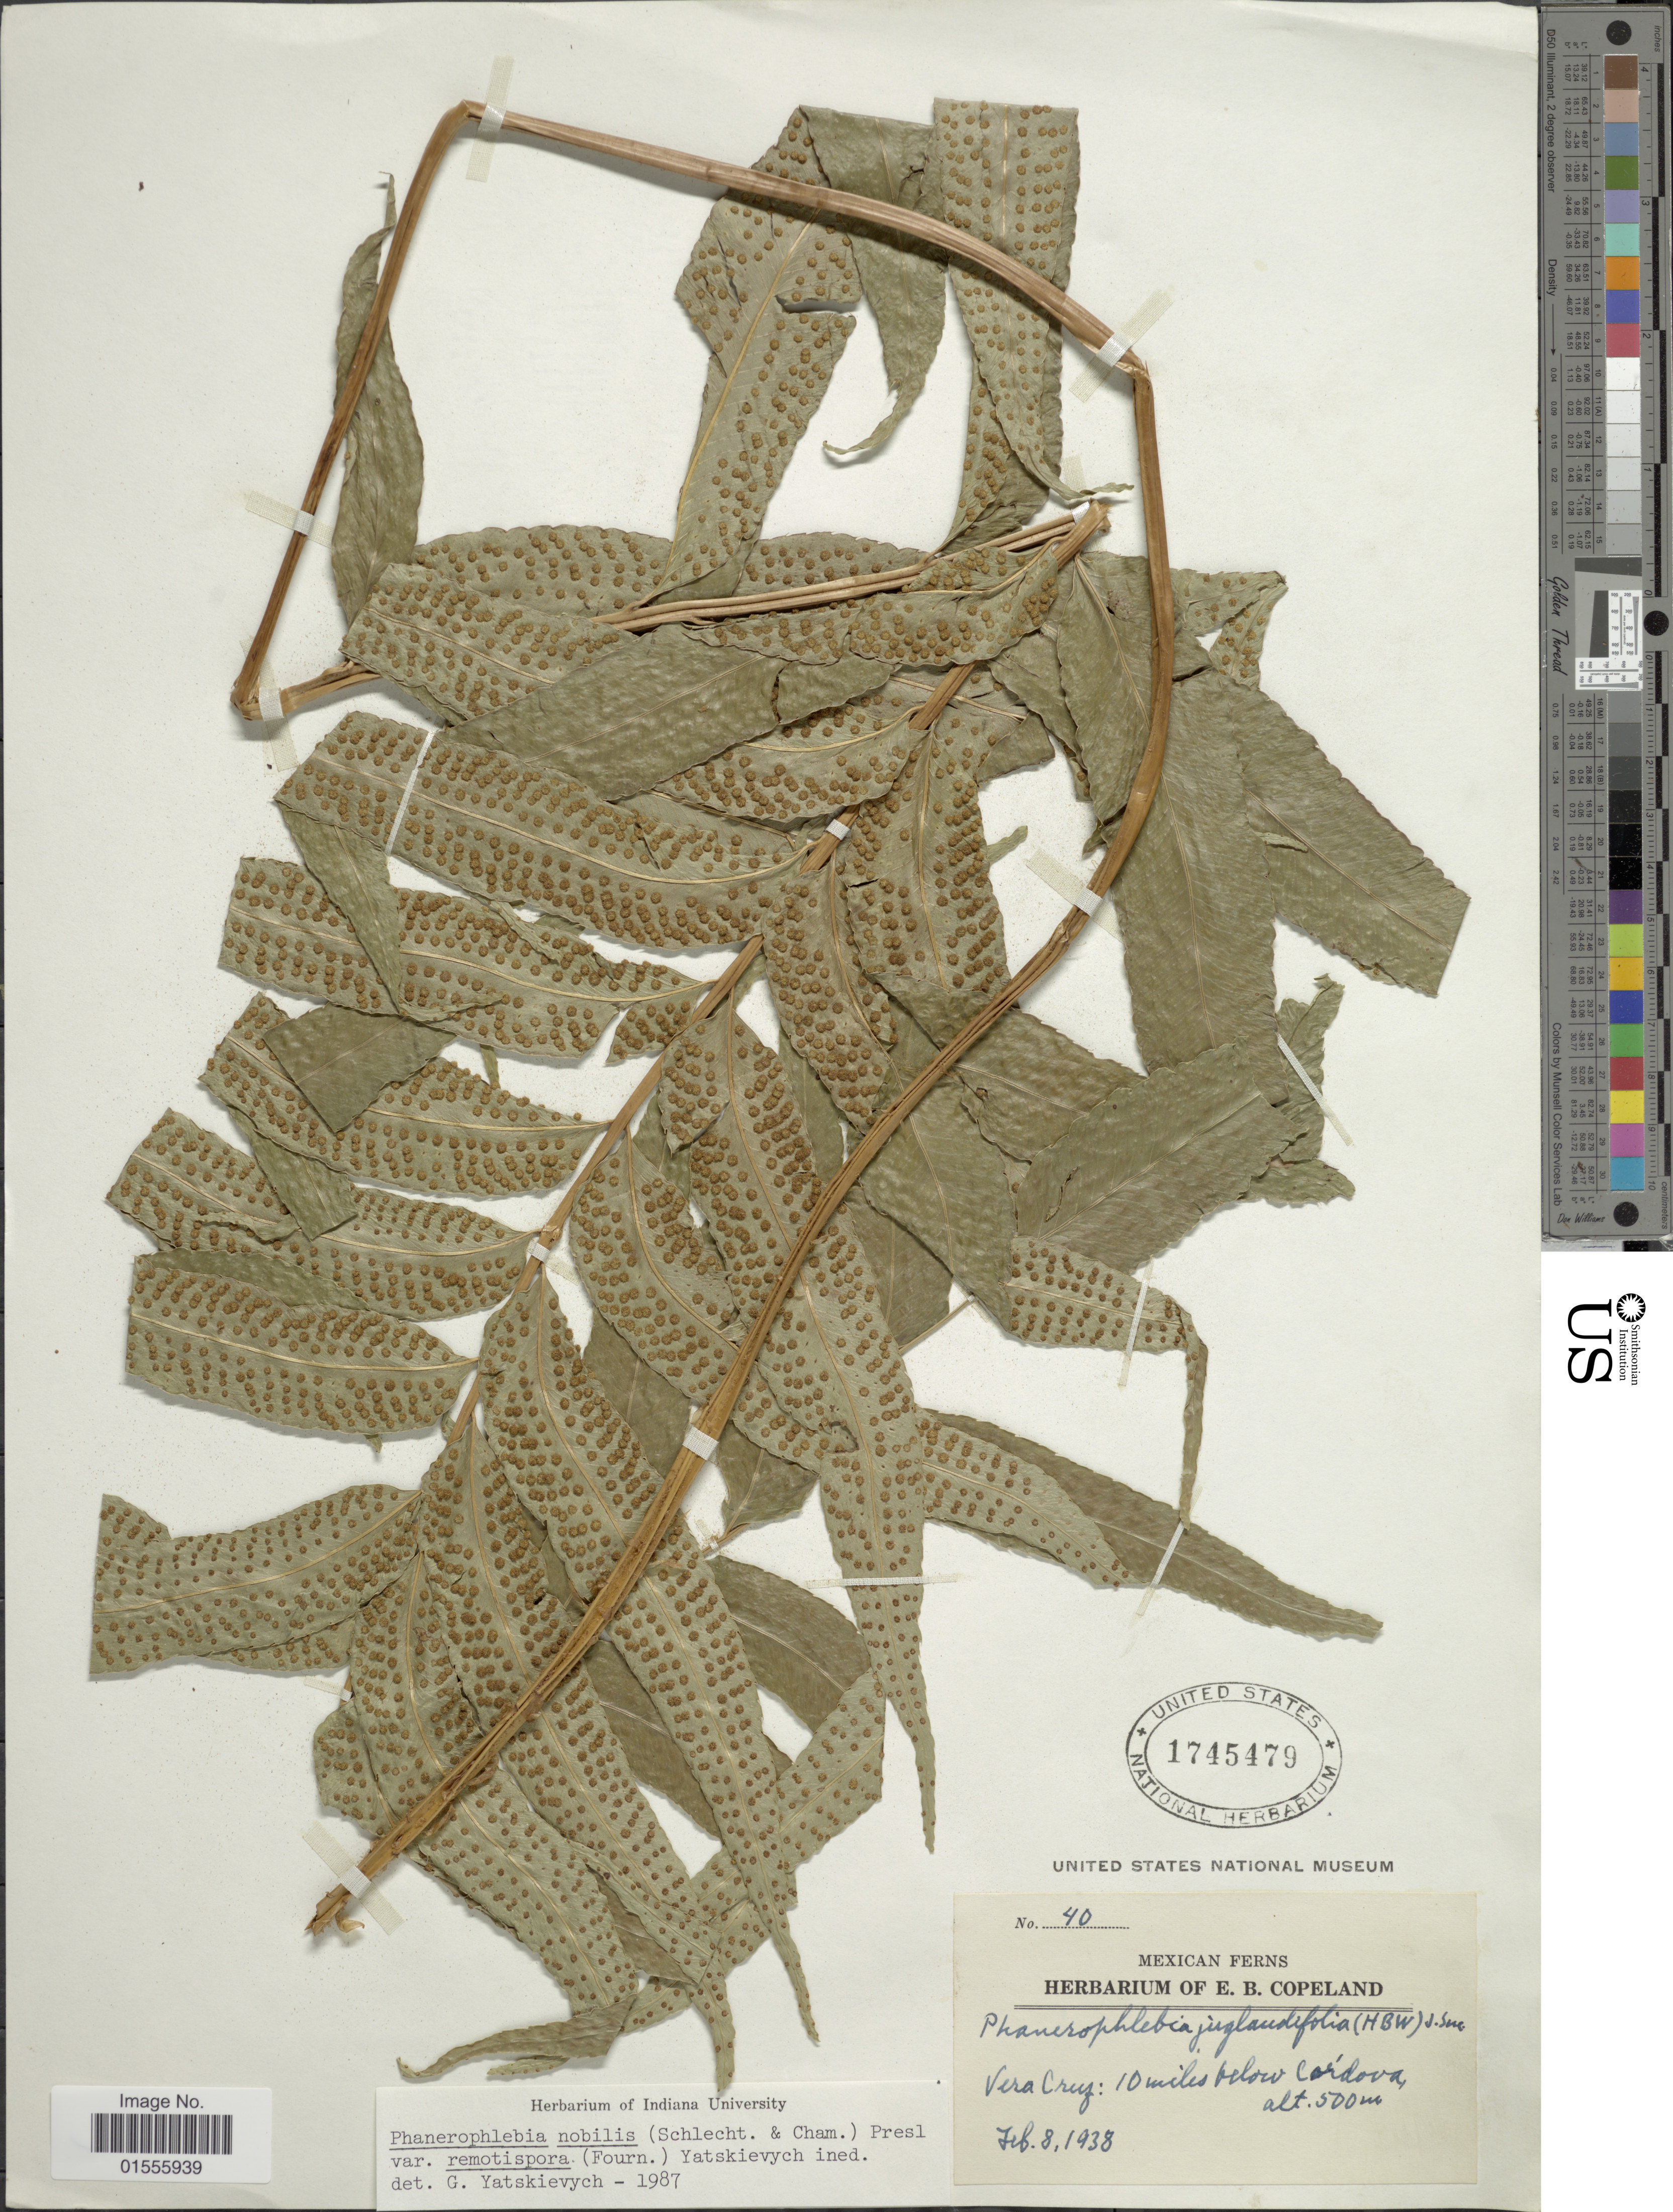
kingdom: Plantae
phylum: Tracheophyta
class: Polypodiopsida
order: Polypodiales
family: Dryopteridaceae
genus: Phanerophlebia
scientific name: Phanerophlebia remotispora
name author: E. Fourn.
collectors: ex herb. E. B. Copeland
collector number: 40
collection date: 1938-02-08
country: Mexico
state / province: Veracruz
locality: Vera Cruz: 10 miles below Córdova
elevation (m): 500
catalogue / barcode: US 1745479